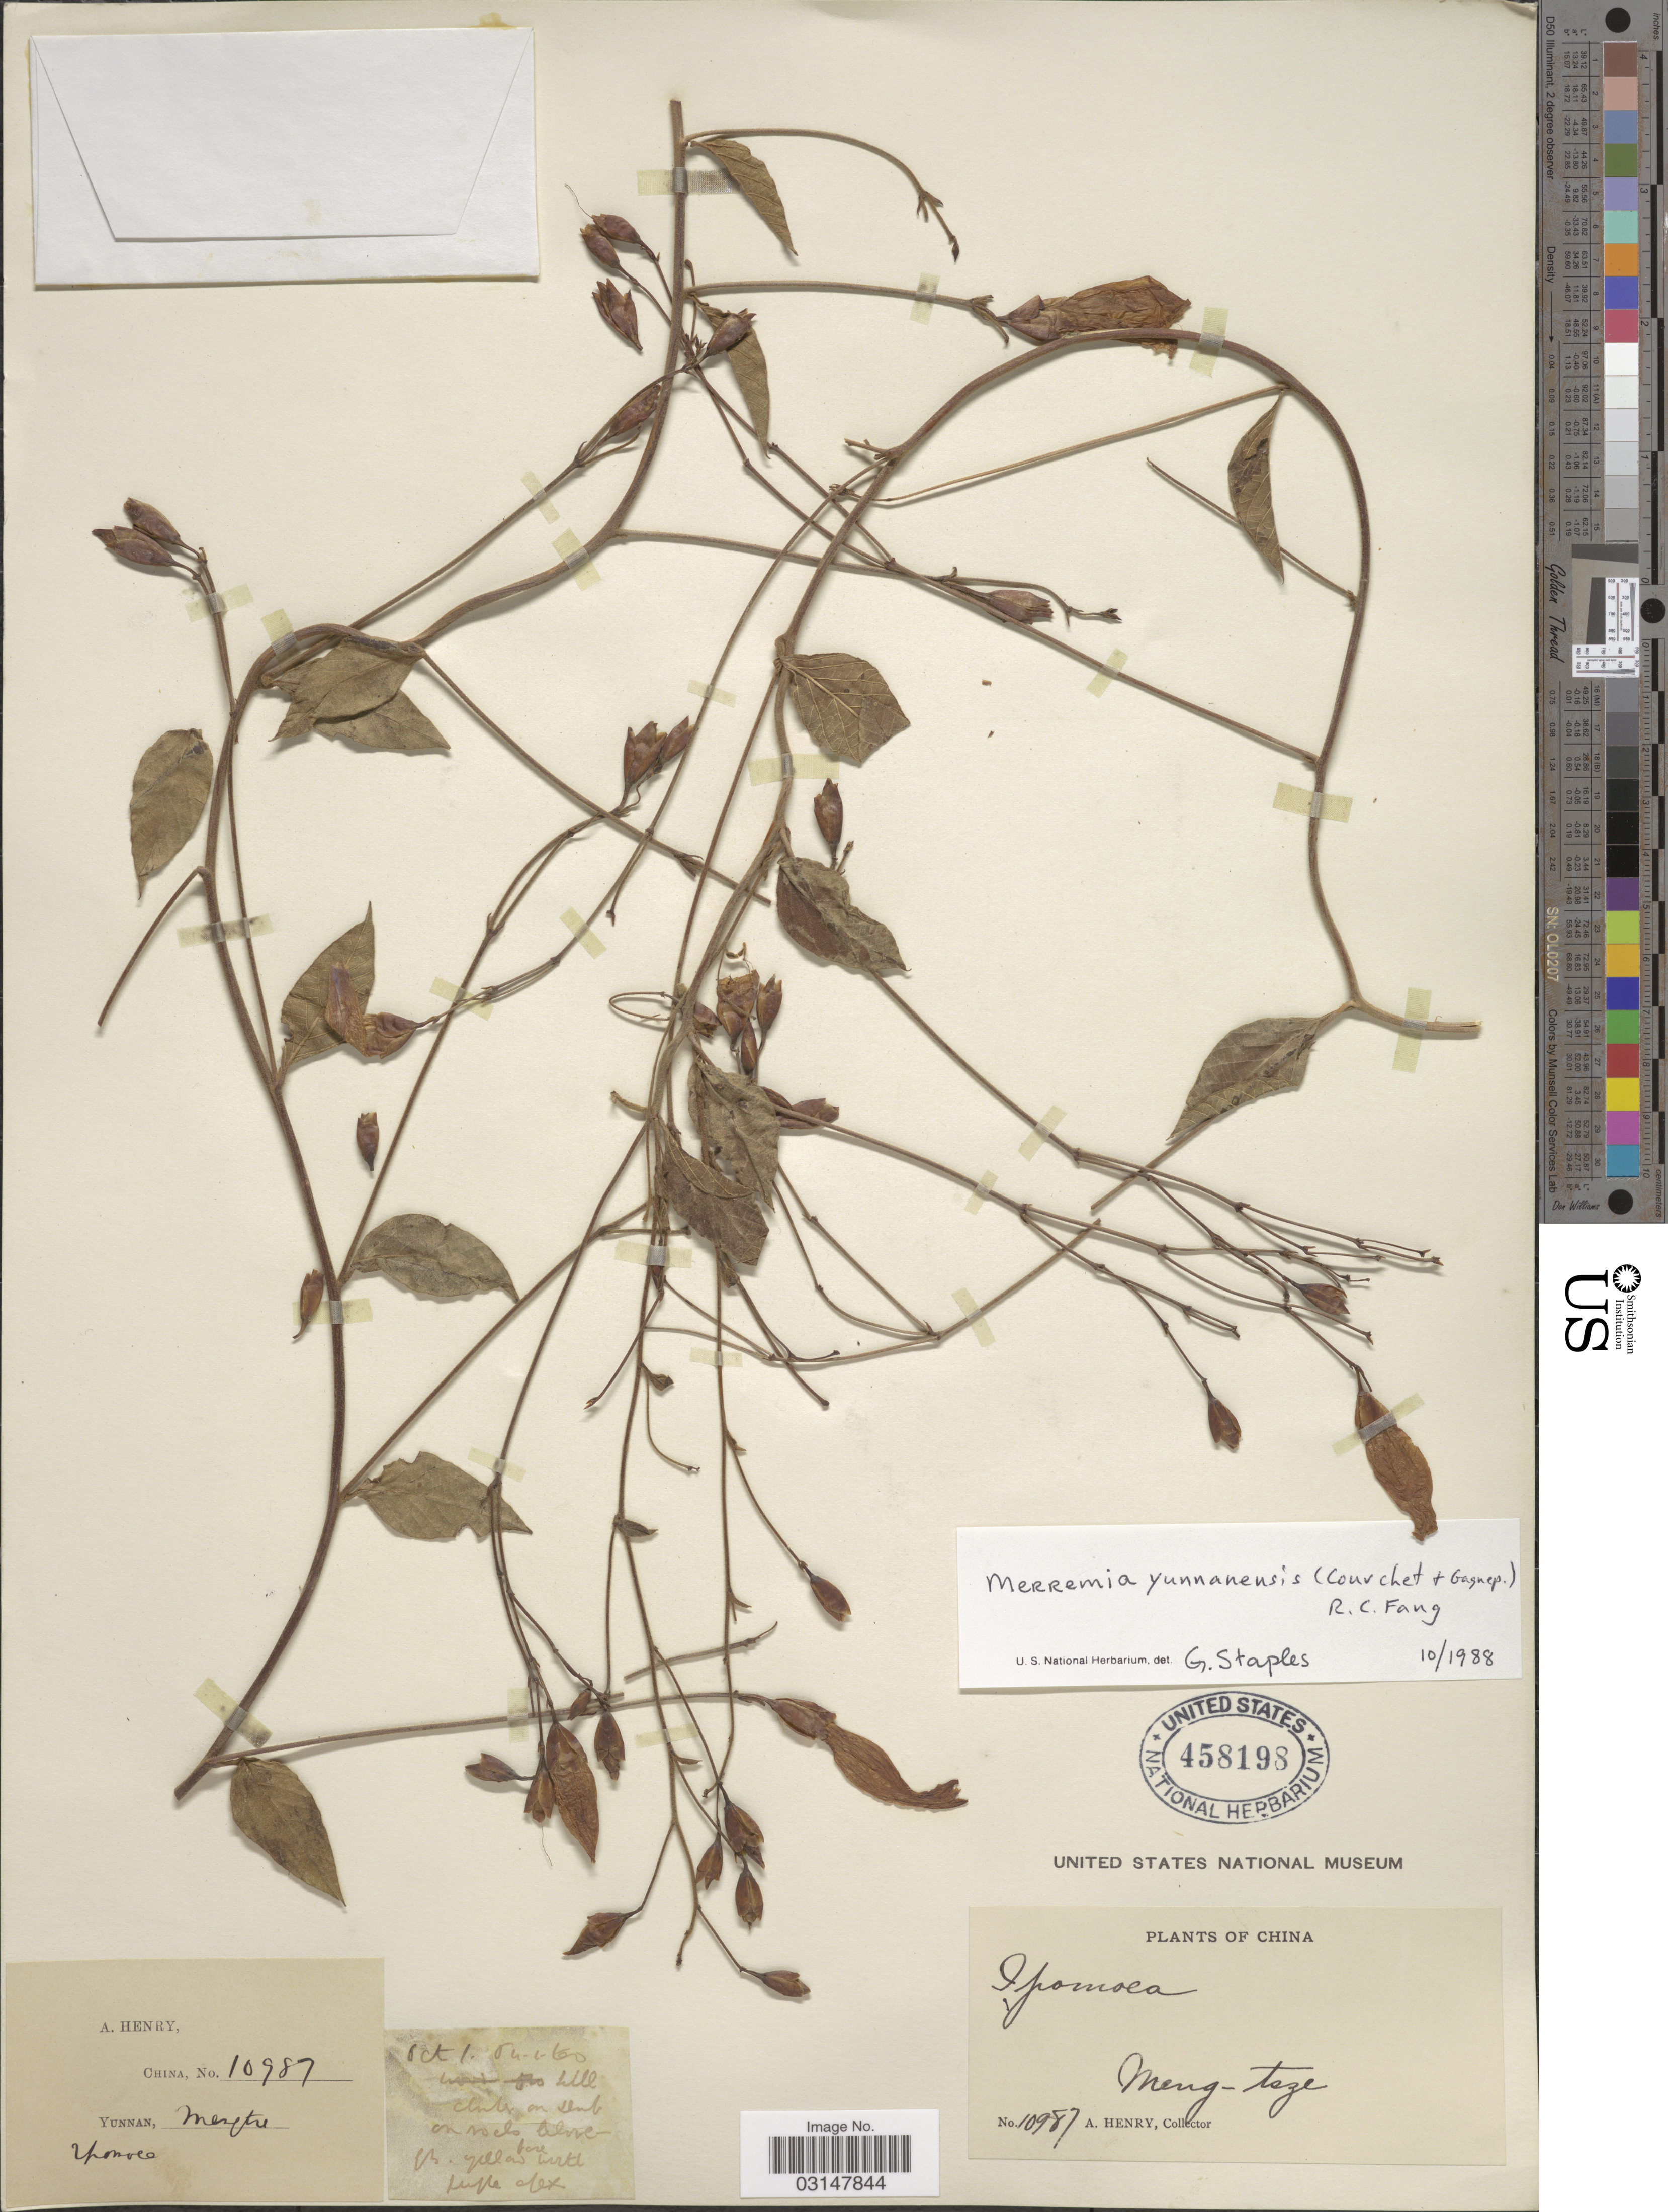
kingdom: Plantae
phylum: Tracheophyta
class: Magnoliopsida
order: Solanales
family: Convolvulaceae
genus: Merremia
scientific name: Merremia yunnanensis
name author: (Courchet & Gagnep.) R.C. Fang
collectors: A. Henry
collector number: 10987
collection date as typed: Transcribed d/m/y: /10/1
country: China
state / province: Yunnan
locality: Meng-tsze.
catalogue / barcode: US 458198